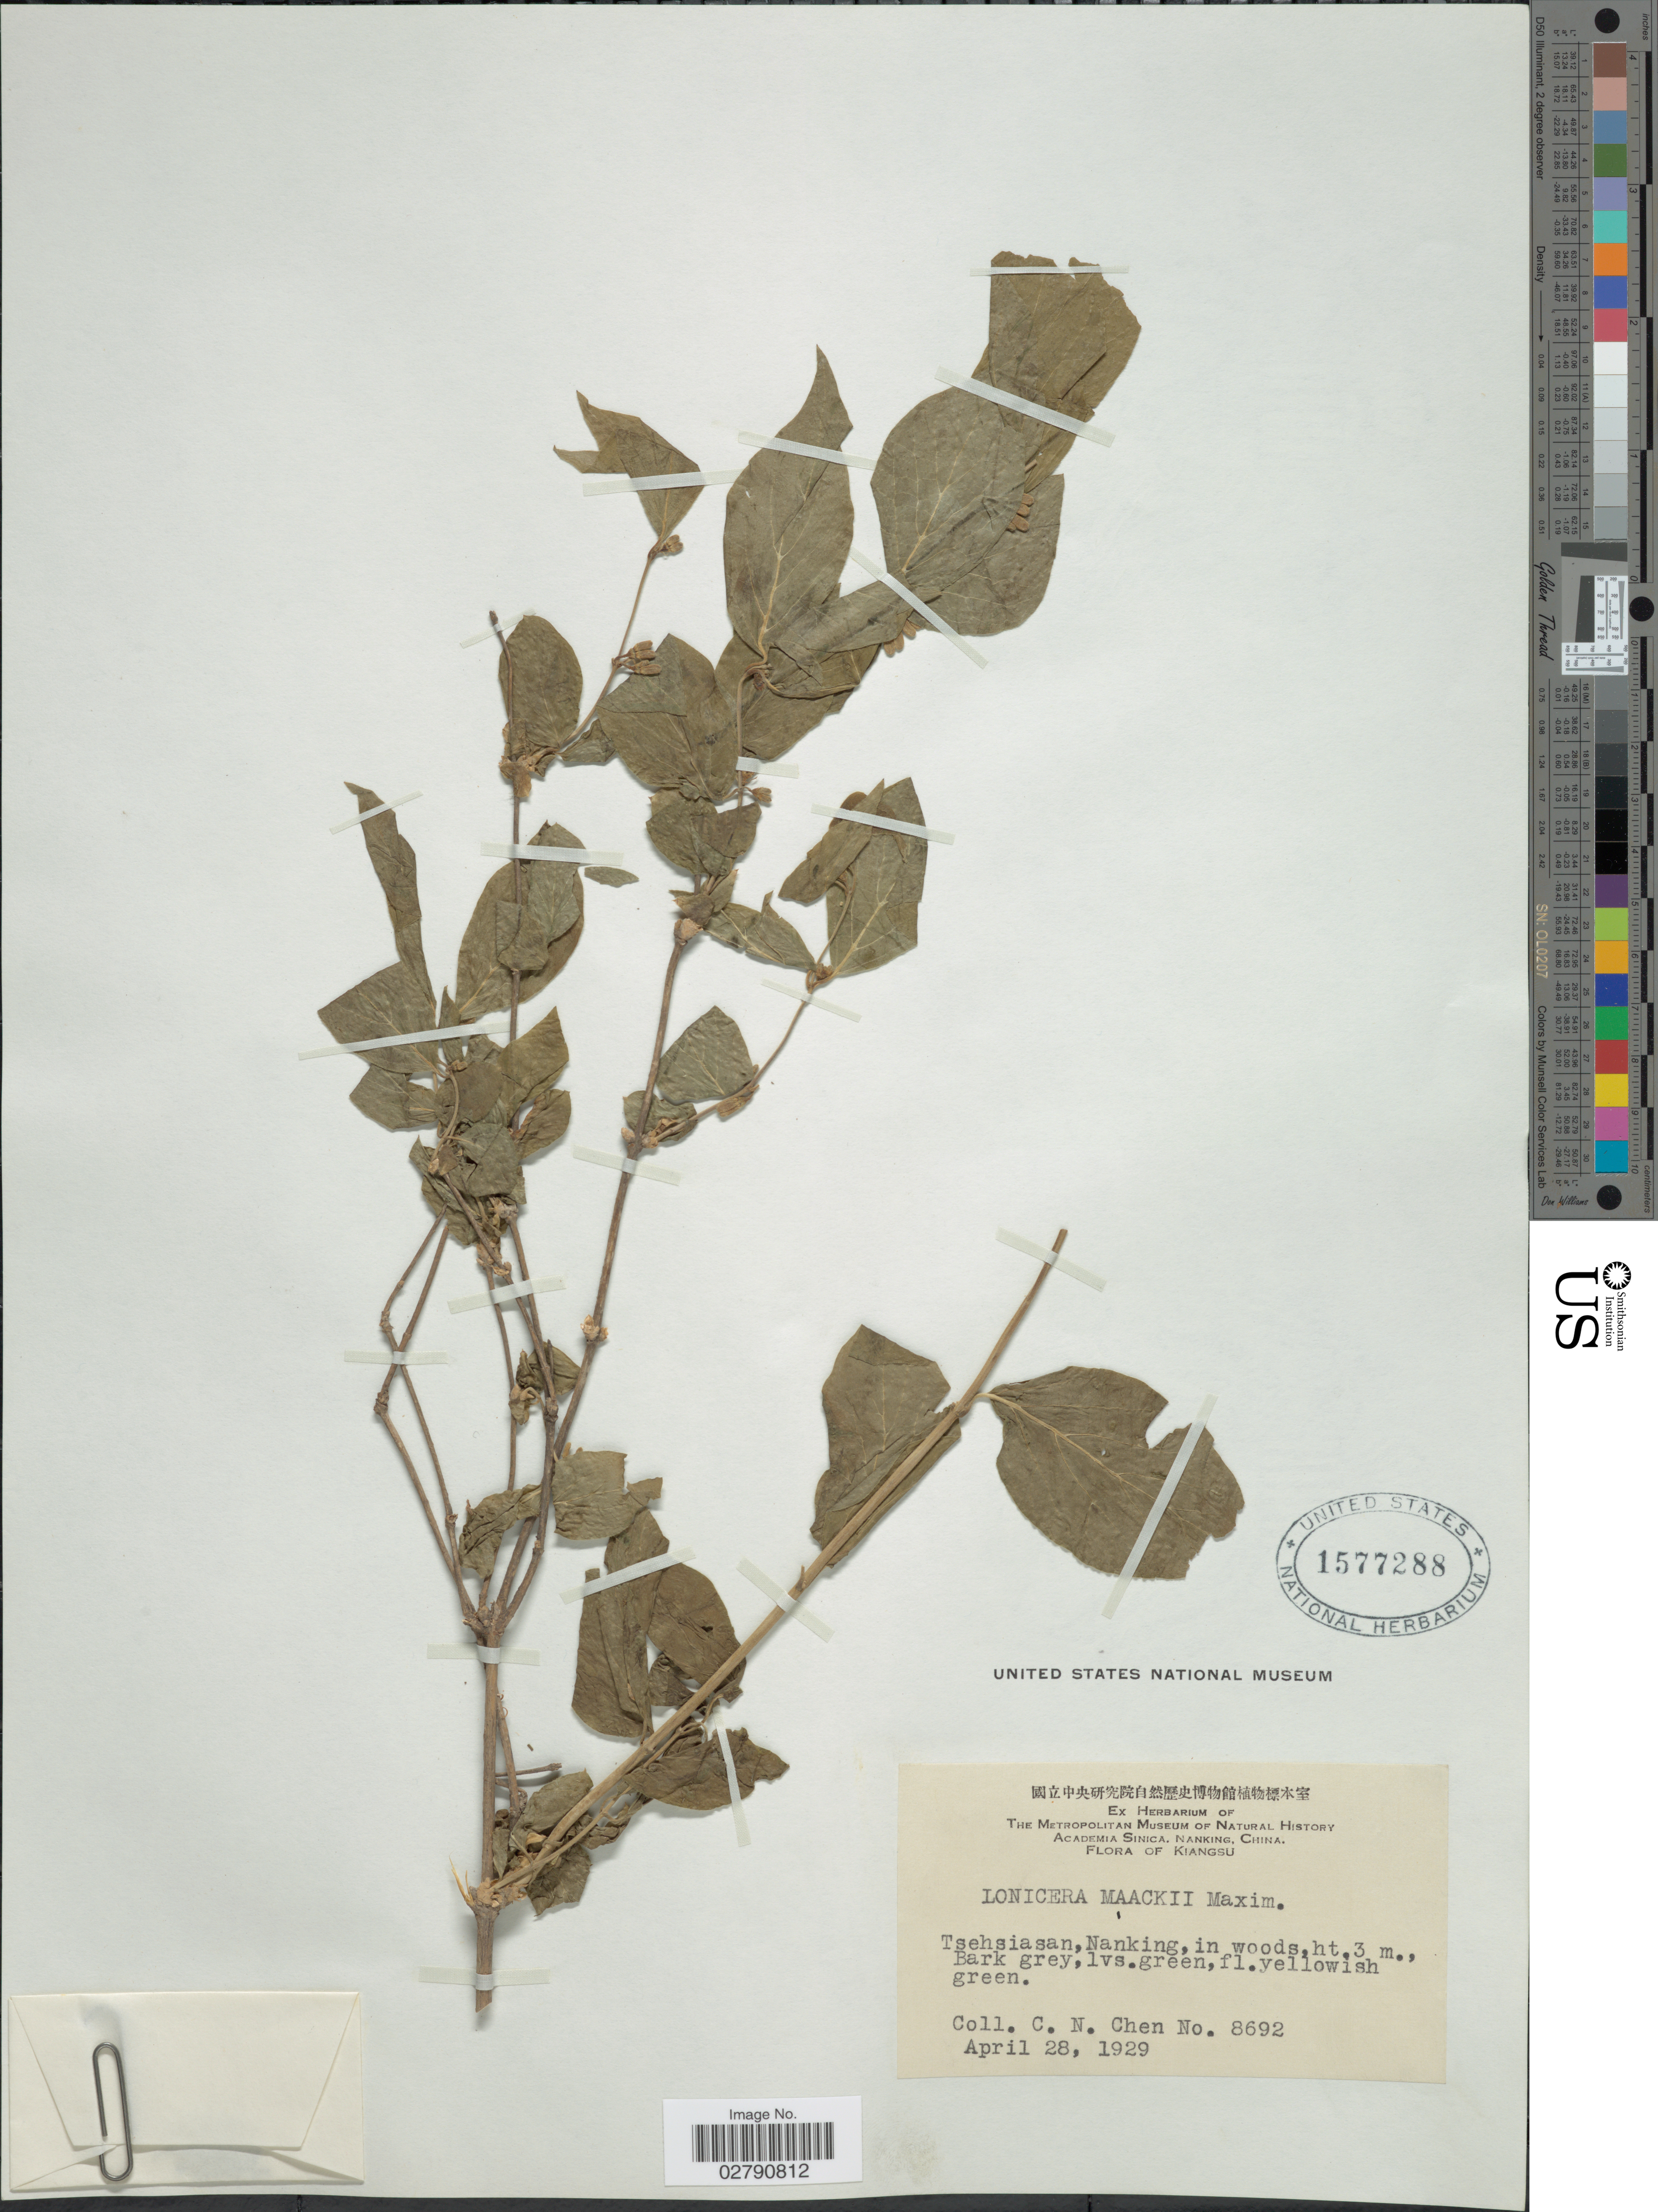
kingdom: Plantae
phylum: Tracheophyta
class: Magnoliopsida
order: Dipsacales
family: Caprifoliaceae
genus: Lonicera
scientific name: Lonicera maackii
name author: (Rupr.) Maxim.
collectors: C. Chen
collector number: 8692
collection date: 1929-04-28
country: China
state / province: Jiangsu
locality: Kiangsu. Tsehsiasan, Nanking.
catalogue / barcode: US 1577288